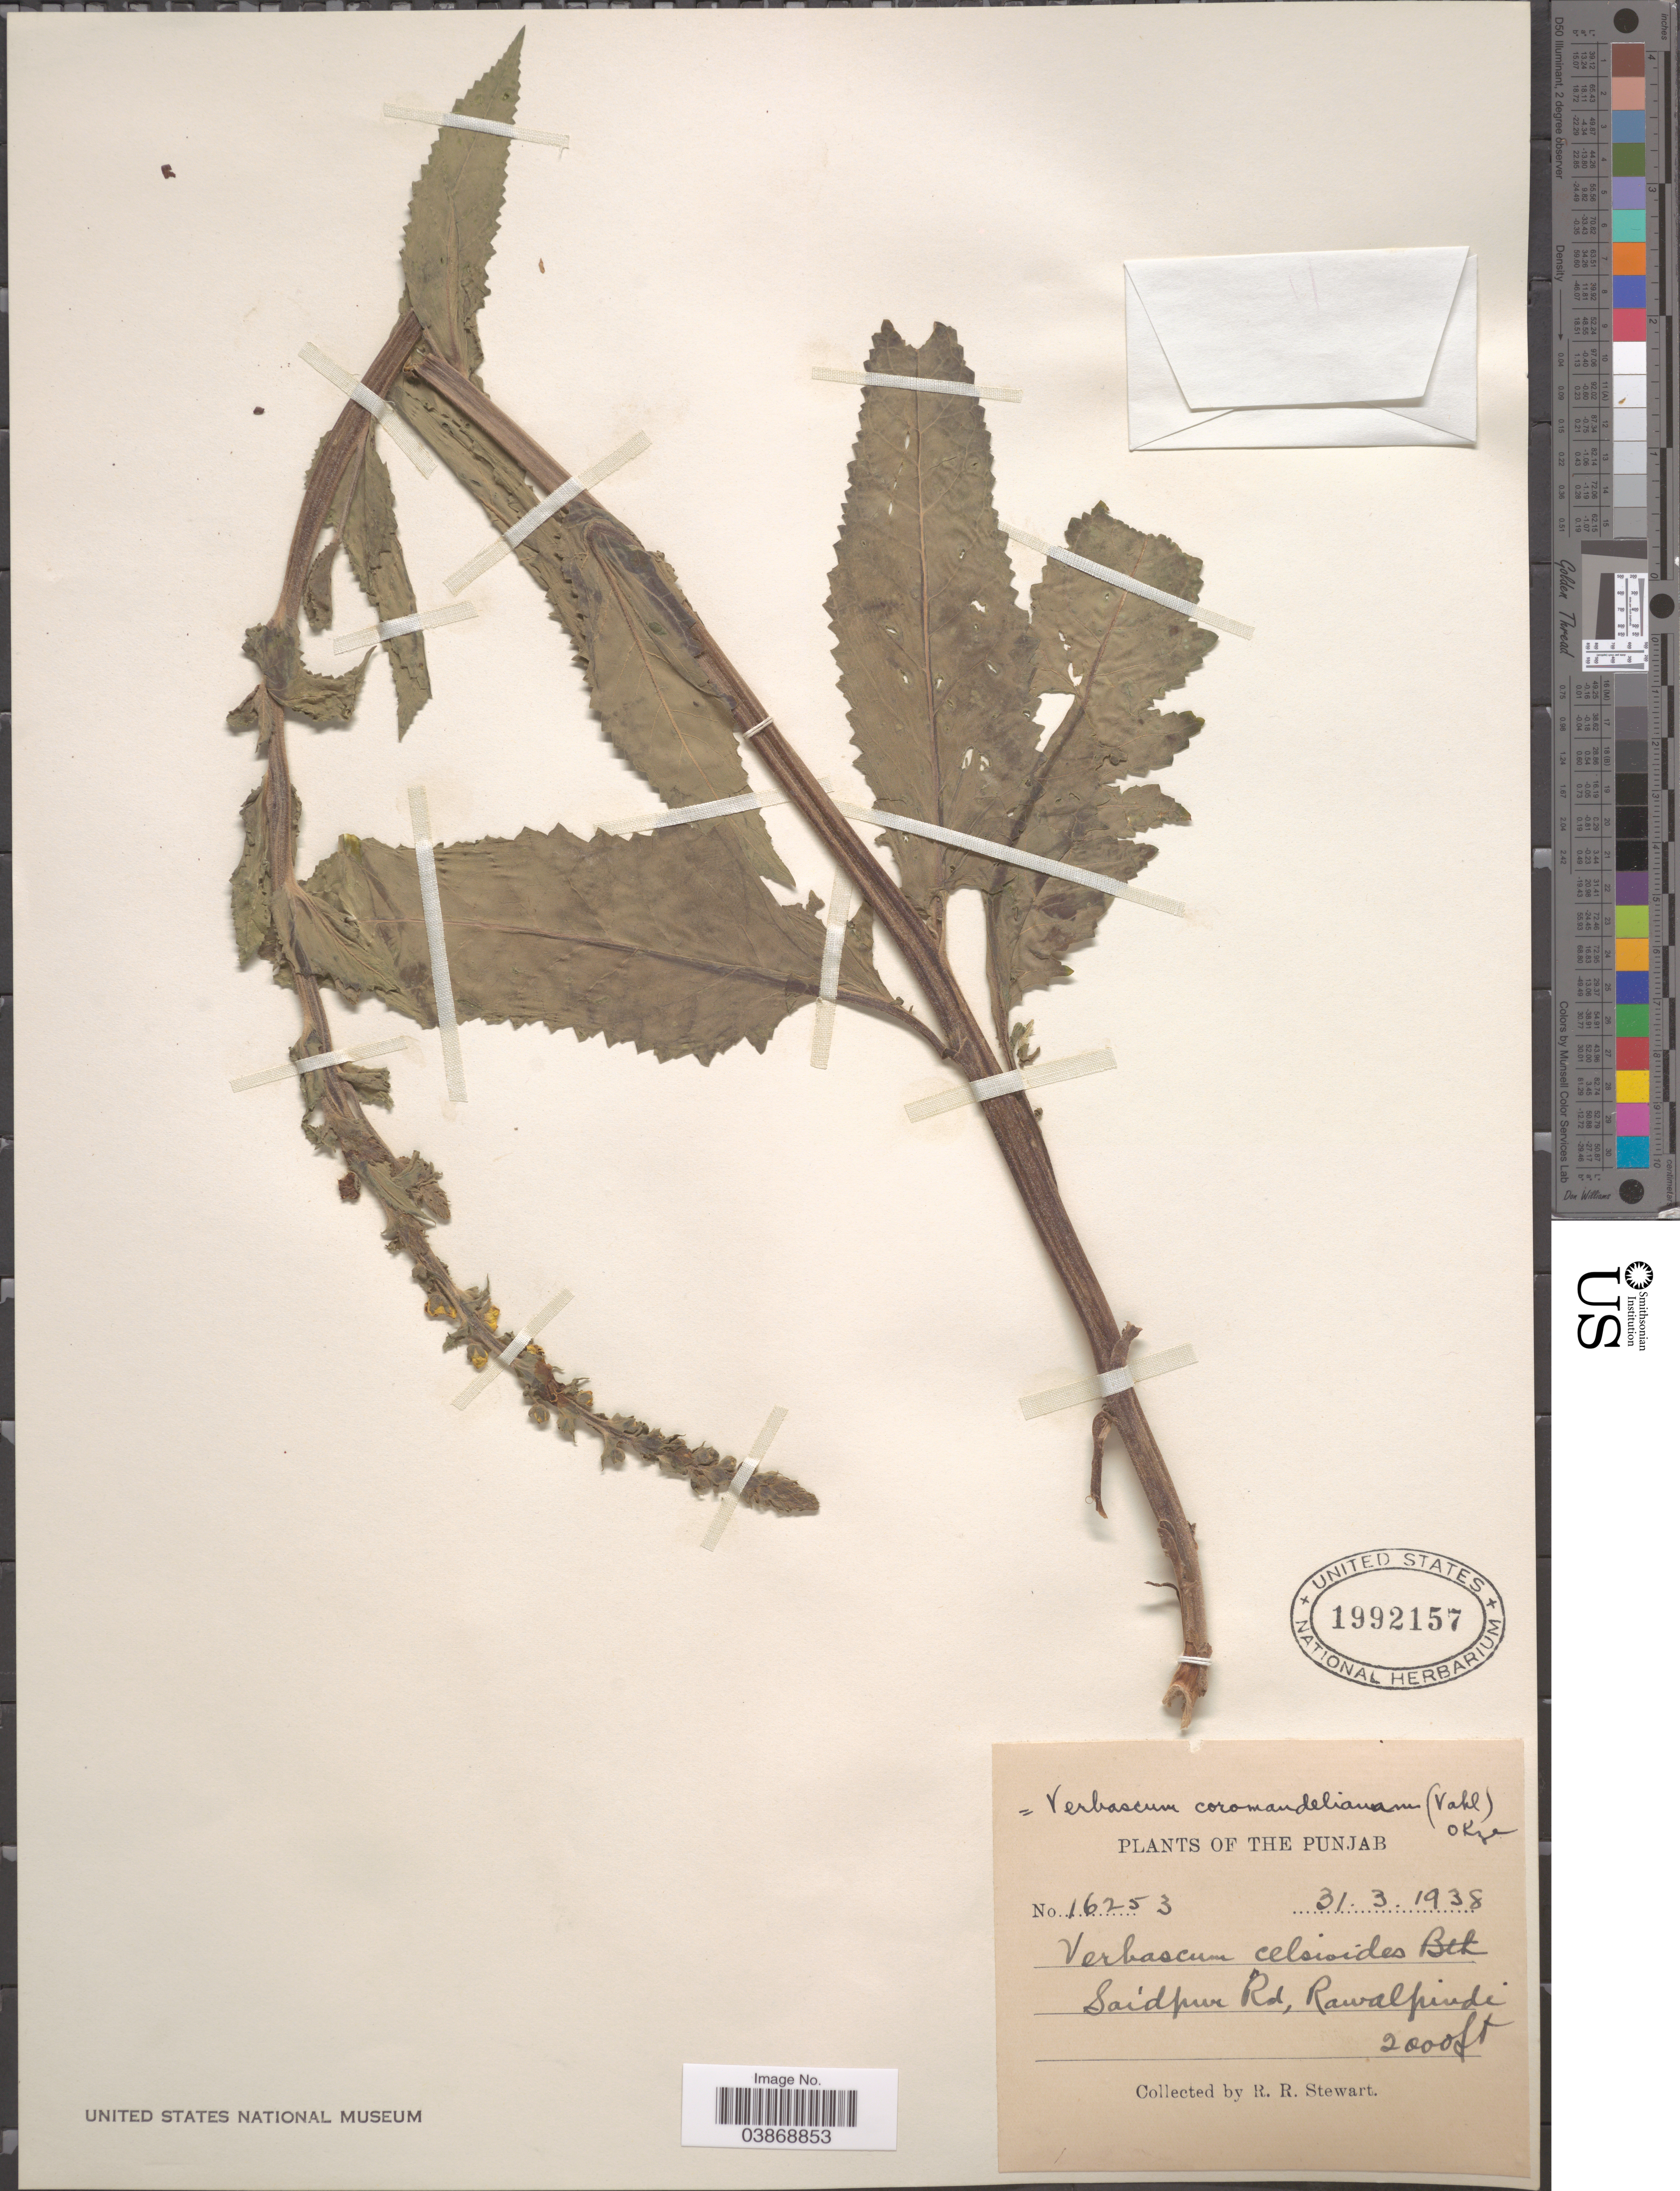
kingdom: Plantae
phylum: Tracheophyta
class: Magnoliopsida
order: Lamiales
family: Scrophulariaceae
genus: Verbascum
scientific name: Verbascum coromandelianum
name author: (Vahl) Kuntze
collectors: R. Stewart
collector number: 16253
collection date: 1938-03-31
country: Pakistan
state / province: Punjab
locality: Saidpur Rd, Rawalpindi.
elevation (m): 610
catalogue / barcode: US 1992157